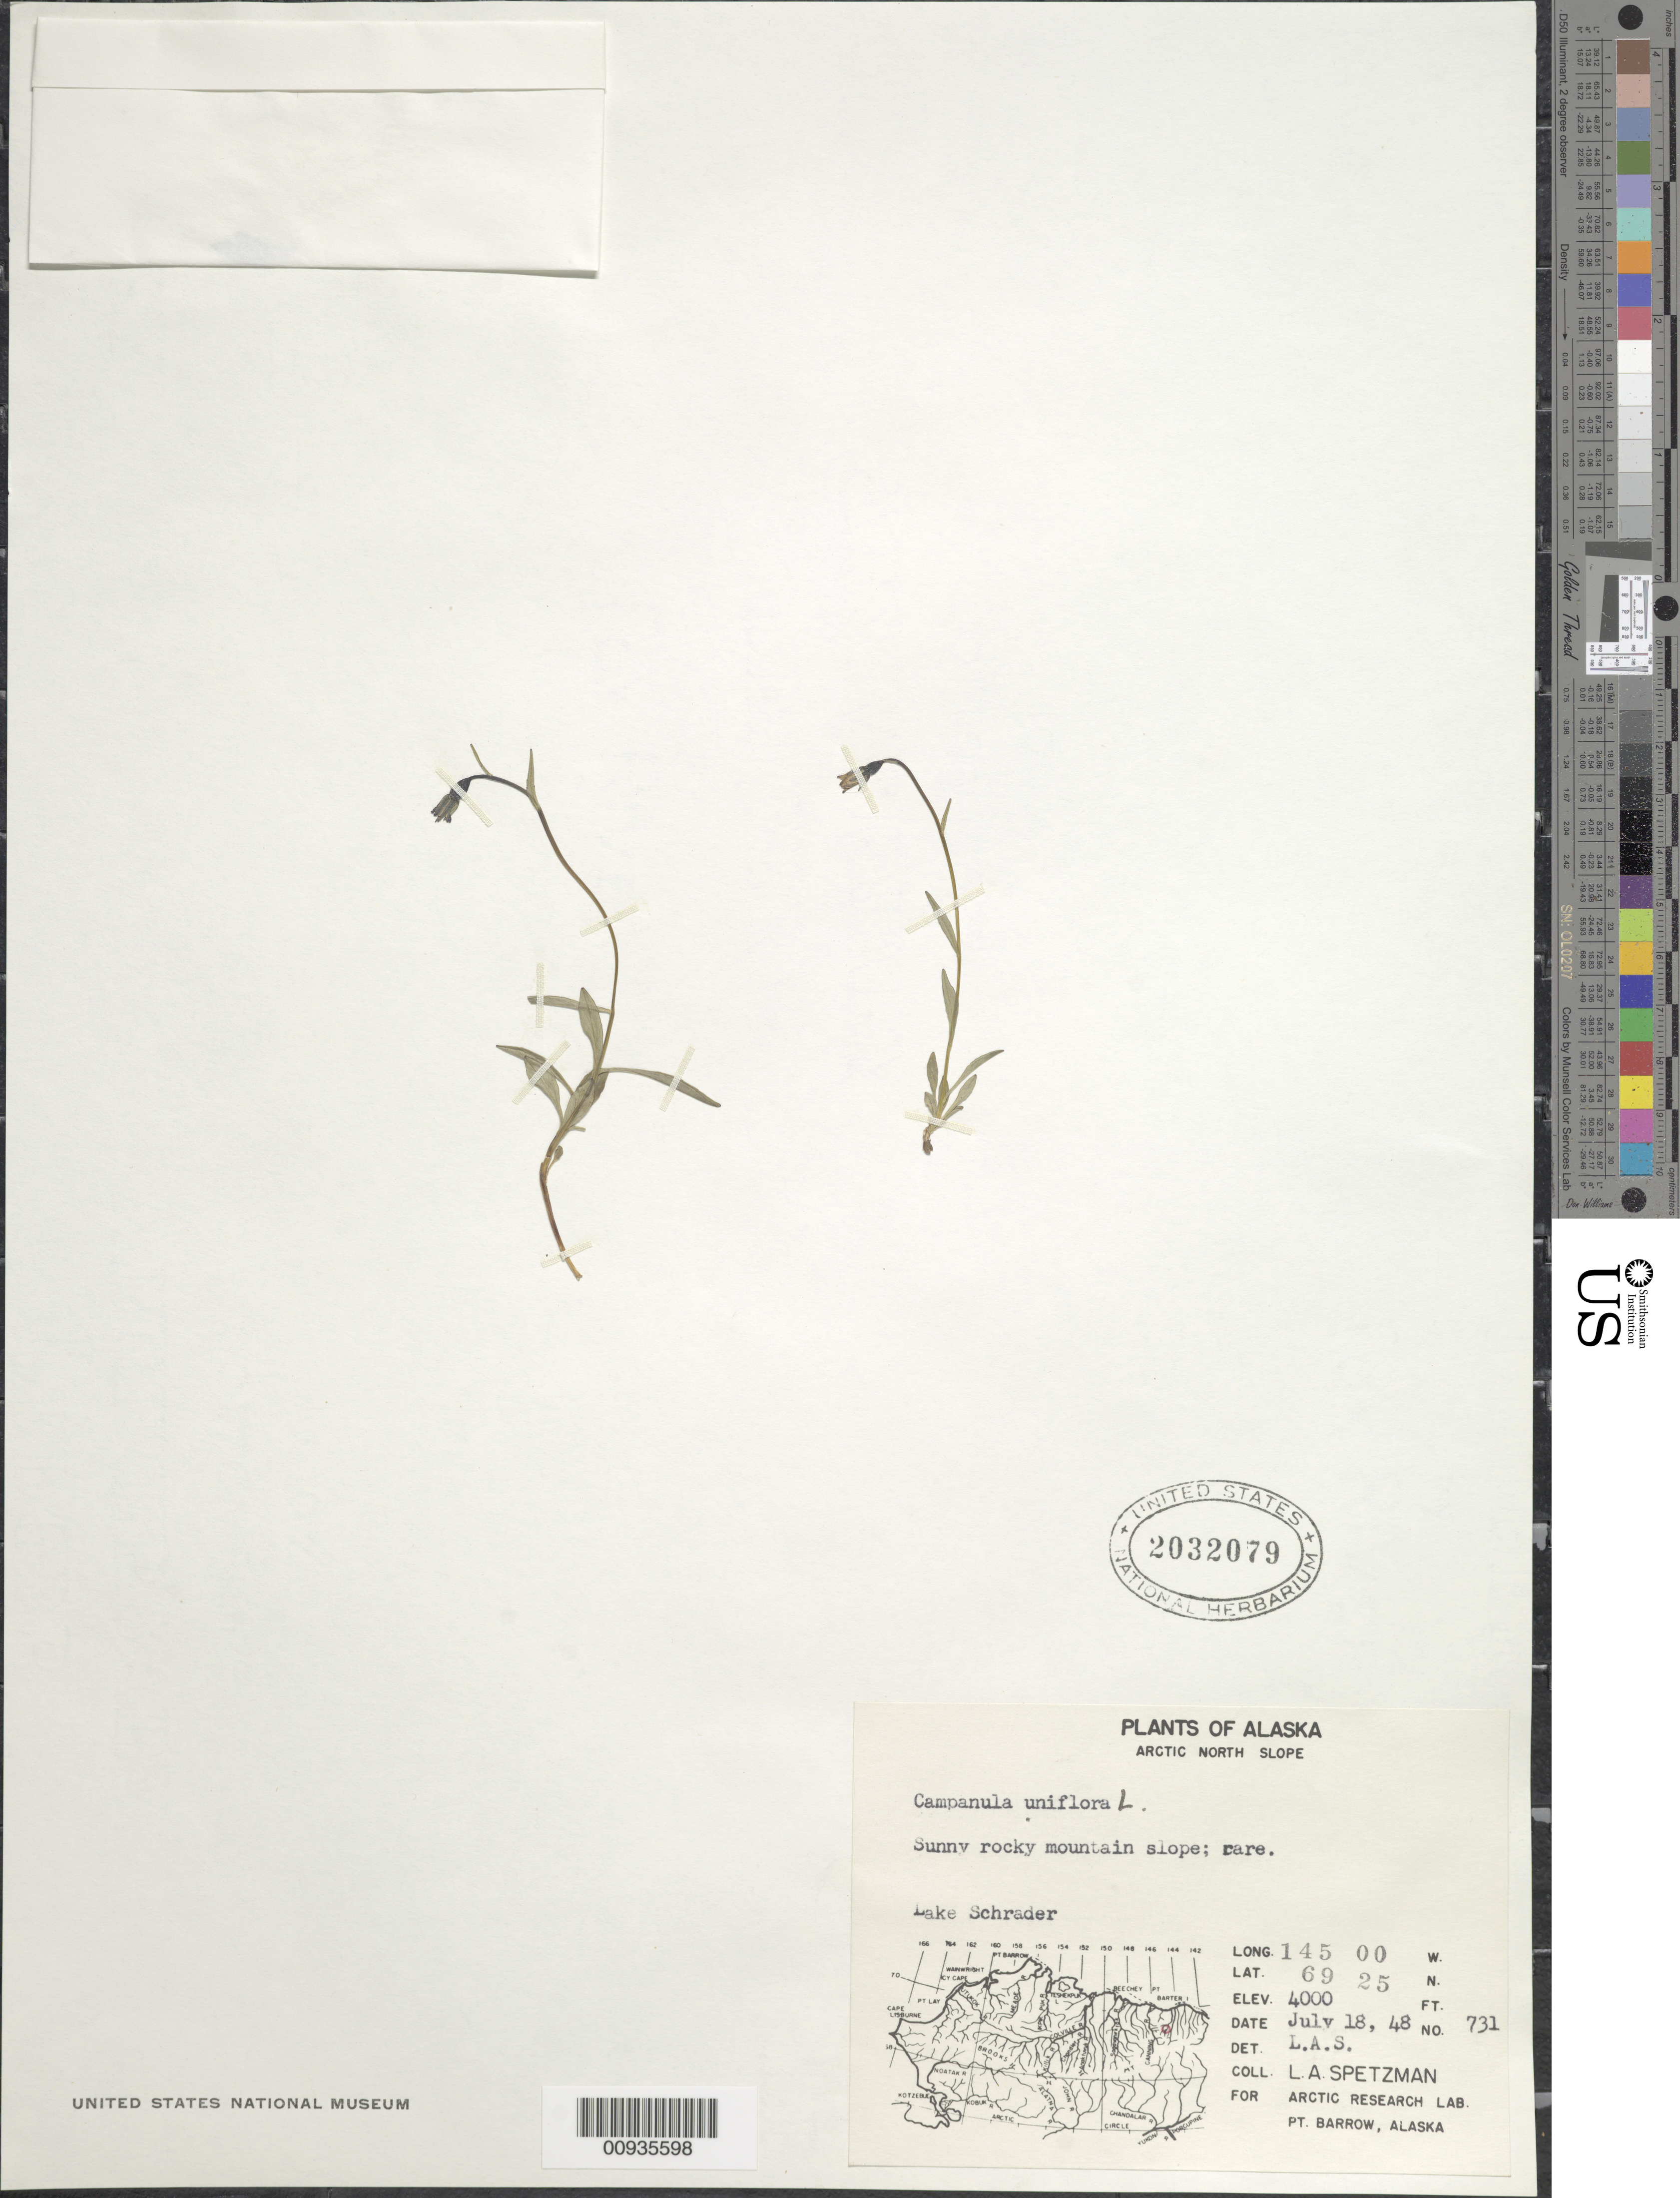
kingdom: Plantae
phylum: Tracheophyta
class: Magnoliopsida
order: Asterales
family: Campanulaceae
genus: Campanula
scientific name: Campanula uniflora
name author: L.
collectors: L. Spetzman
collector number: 731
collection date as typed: July 18, 1948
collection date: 1948-07-18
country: United States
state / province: Alaska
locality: Lake Schrader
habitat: Sunny rocky mountain slope.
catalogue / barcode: US 2032079